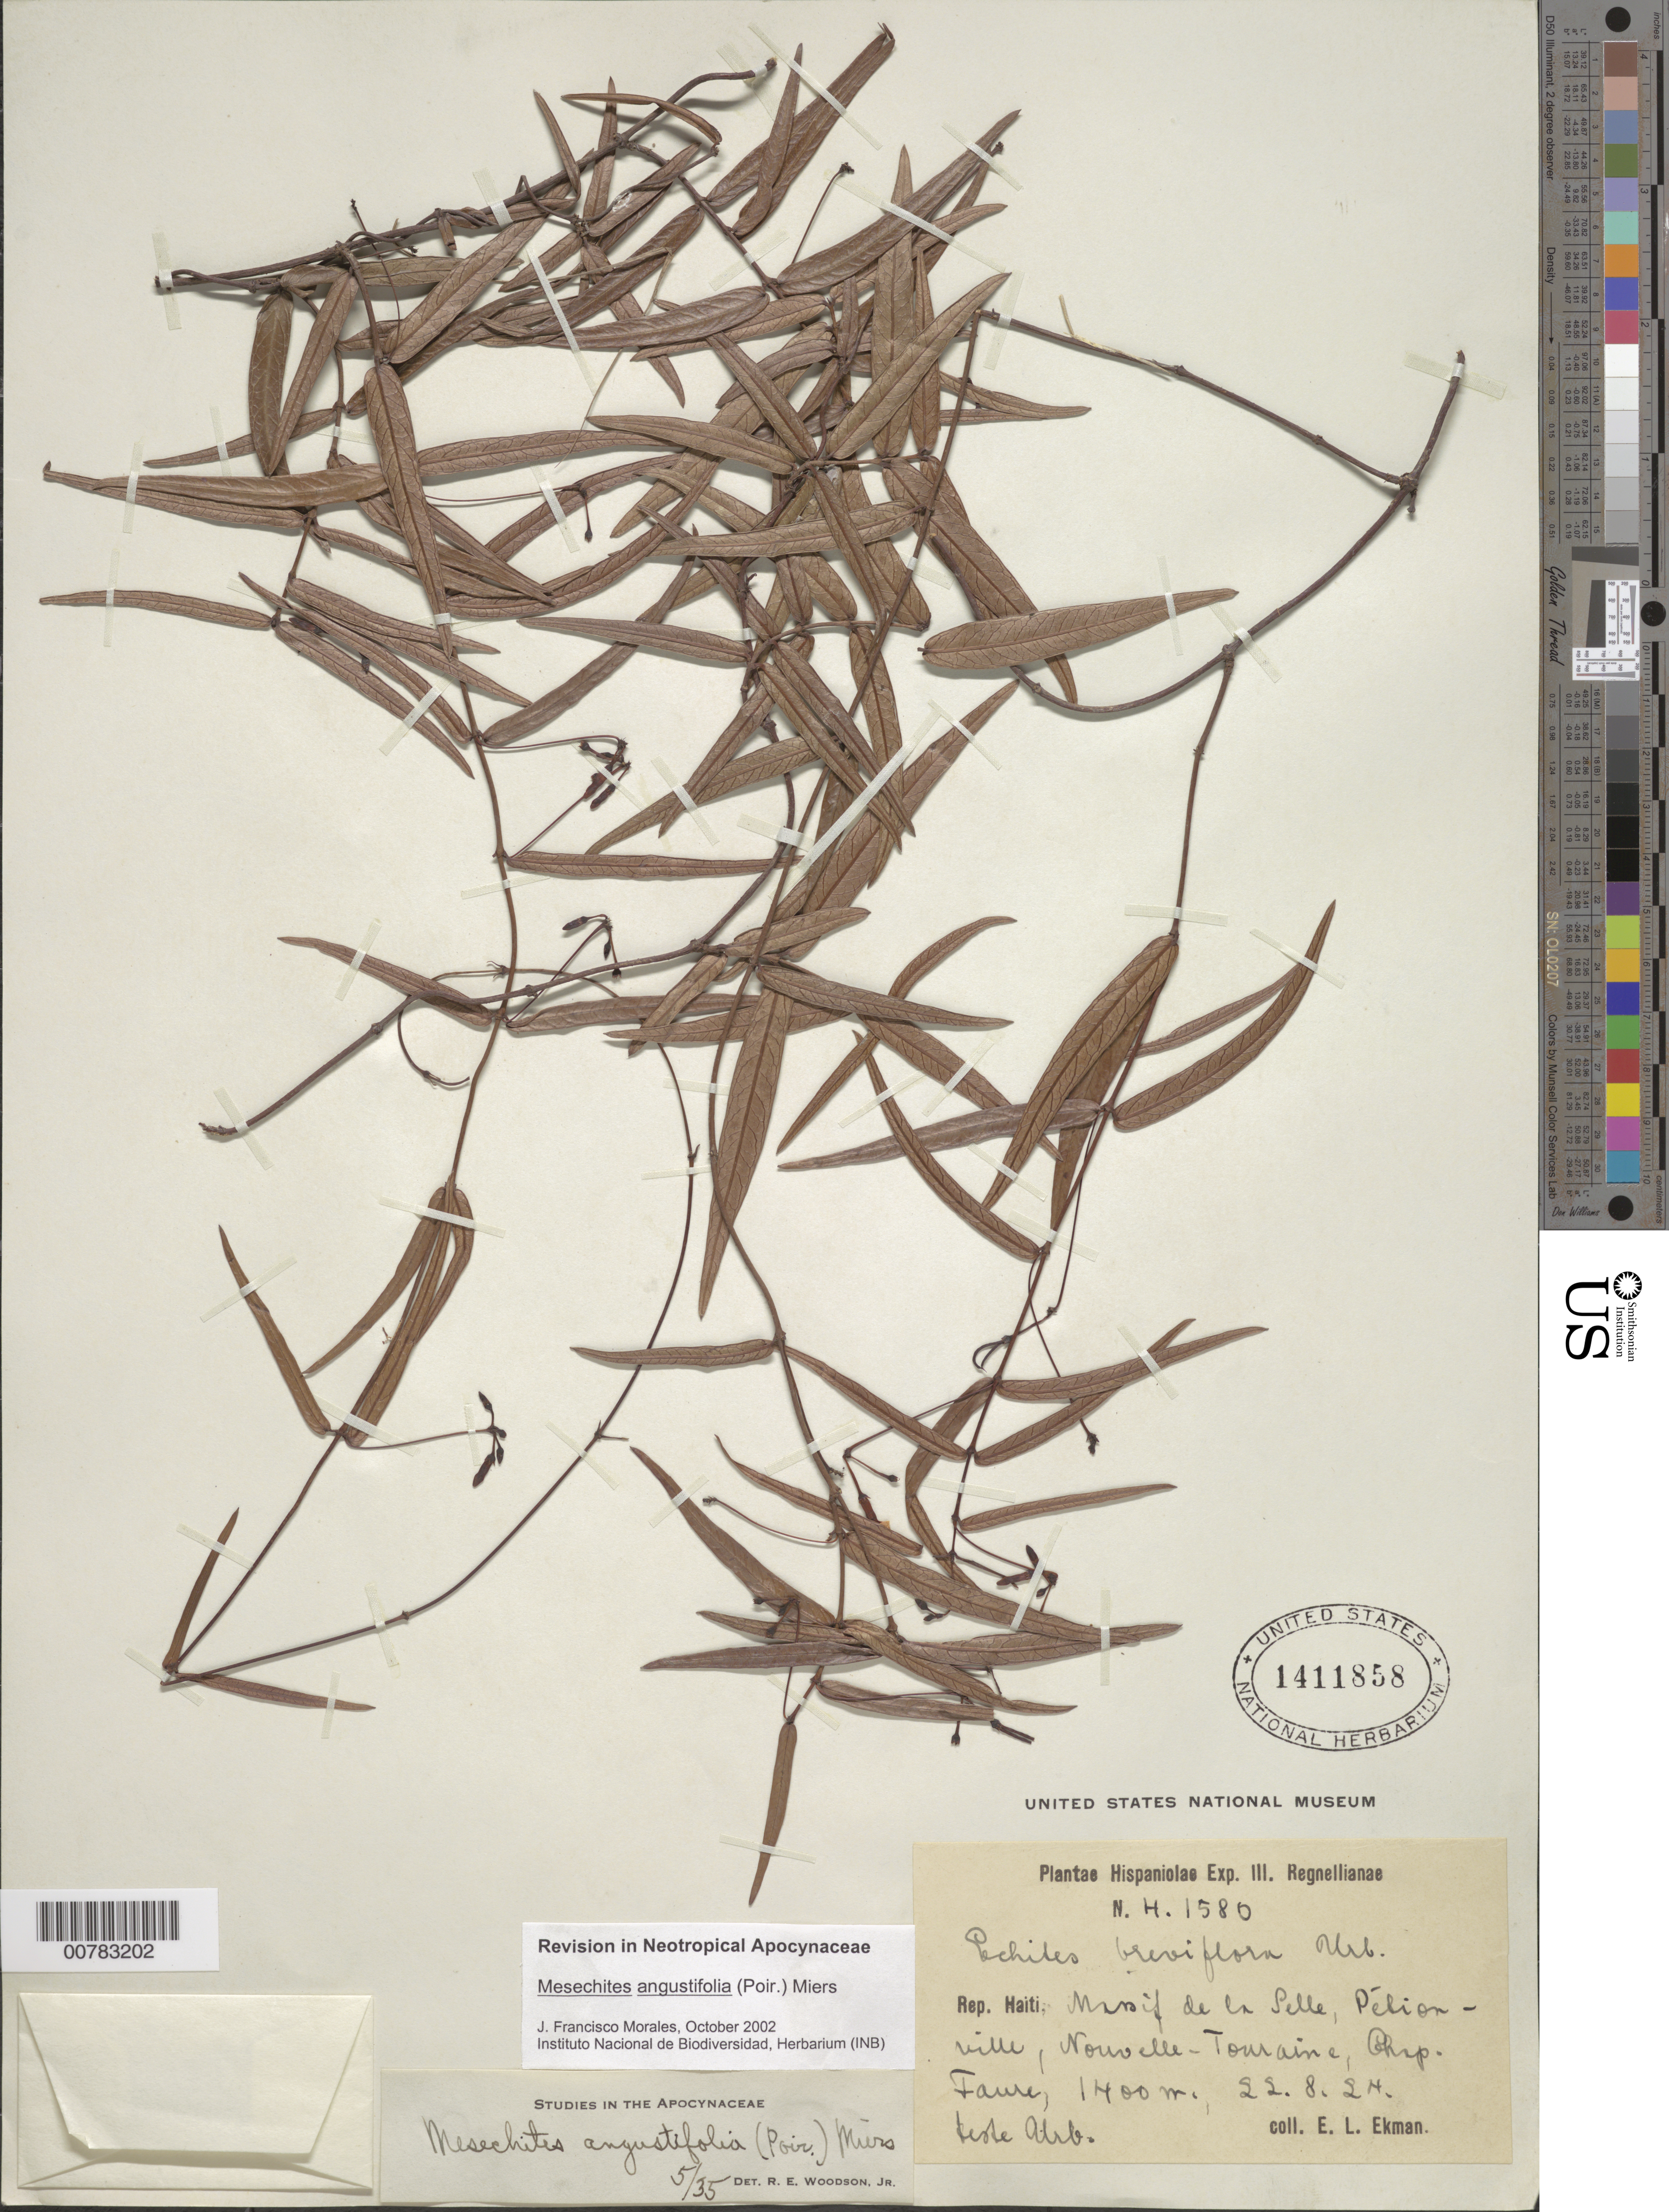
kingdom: Plantae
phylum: Tracheophyta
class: Magnoliopsida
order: Gentianales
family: Apocynaceae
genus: Mesechites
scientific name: Mesechites angustifolius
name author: (Poir.) Miers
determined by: Morales, J. F.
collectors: E. L. Ekman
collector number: H 1580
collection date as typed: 22 Aug 1924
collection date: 1924-08-22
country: Haiti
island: Hispaniola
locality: Massif de la Selle, Pétionville, Nouvelle-Tourraine, Chap Faure.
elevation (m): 1400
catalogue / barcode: US 1411858